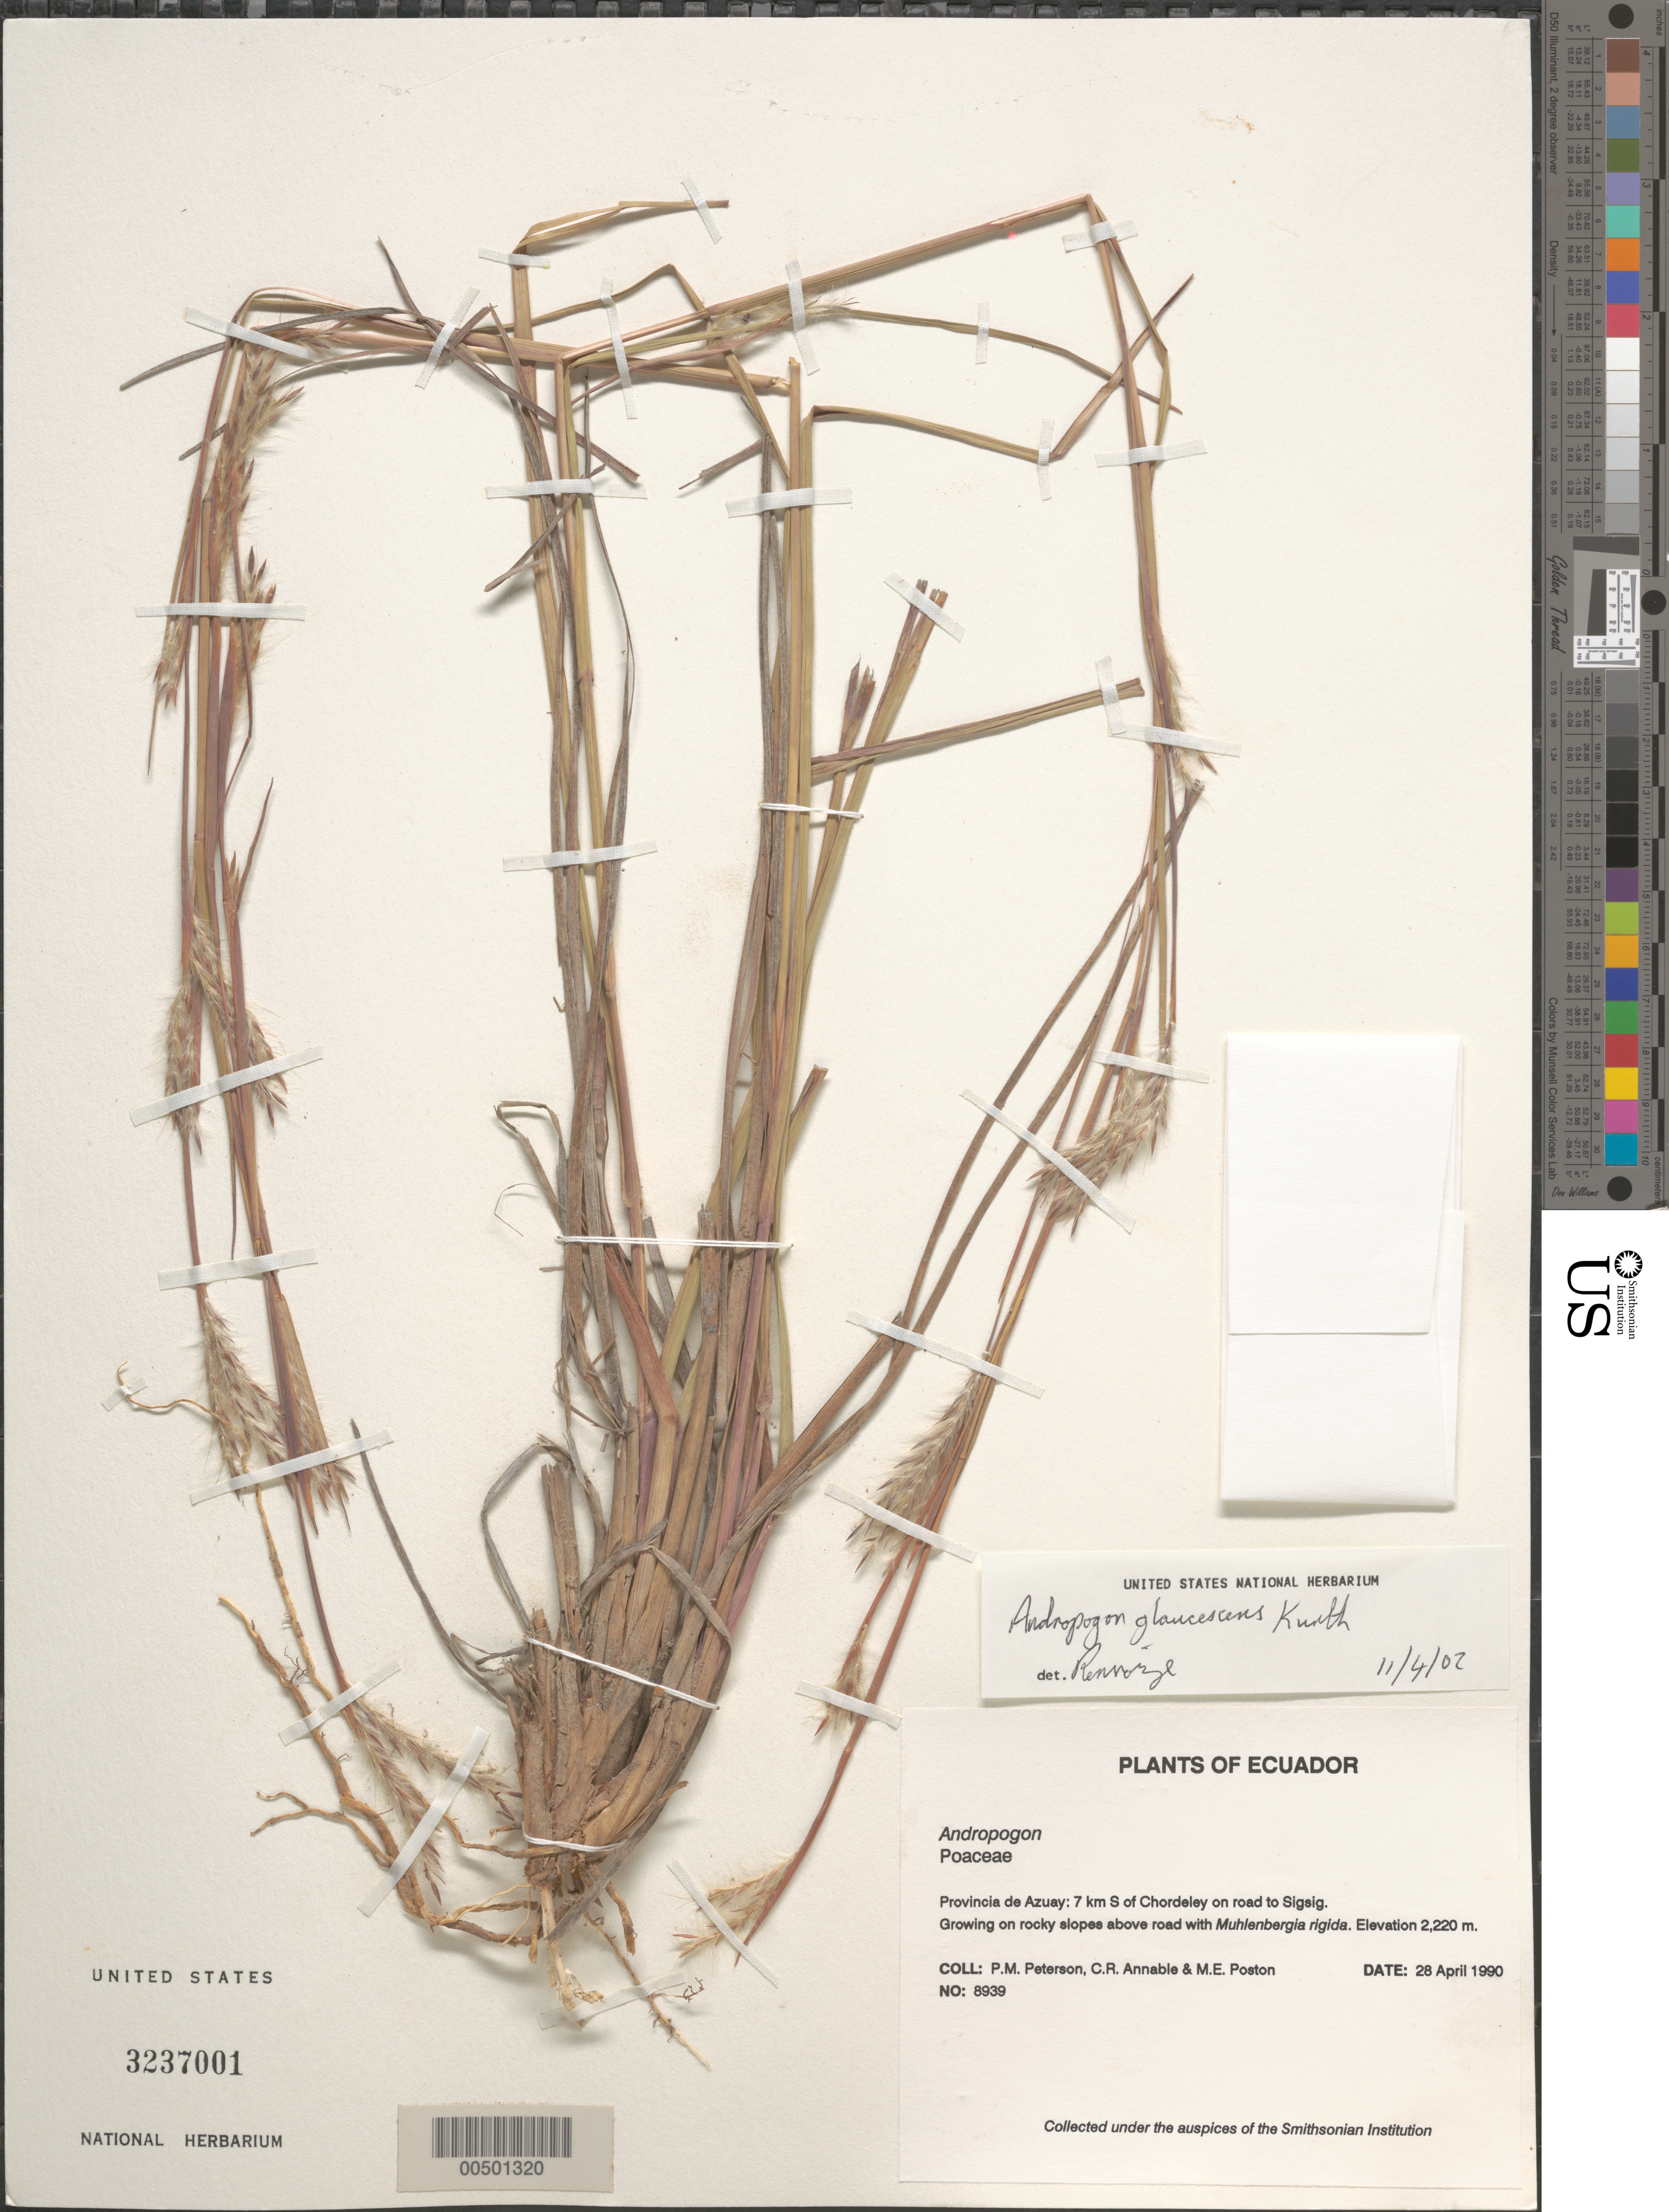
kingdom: Plantae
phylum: Tracheophyta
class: Liliopsida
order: Poales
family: Poaceae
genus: Andropogon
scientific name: Andropogon glaucescens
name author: Kunth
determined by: Renoize, Stephen Andrew, (K), Royal Botanic Garden (Kew)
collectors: P. M. Peterson, C. R. Annable & M. Poston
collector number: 08939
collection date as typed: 28 Apr 1990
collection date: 1990-04-28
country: Ecuador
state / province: Azuay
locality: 7 km S of Chordeley on road to Sigsig.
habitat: Growing on rocky slopes above road with Muhlenbergia rigida.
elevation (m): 2220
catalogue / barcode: US 3237001